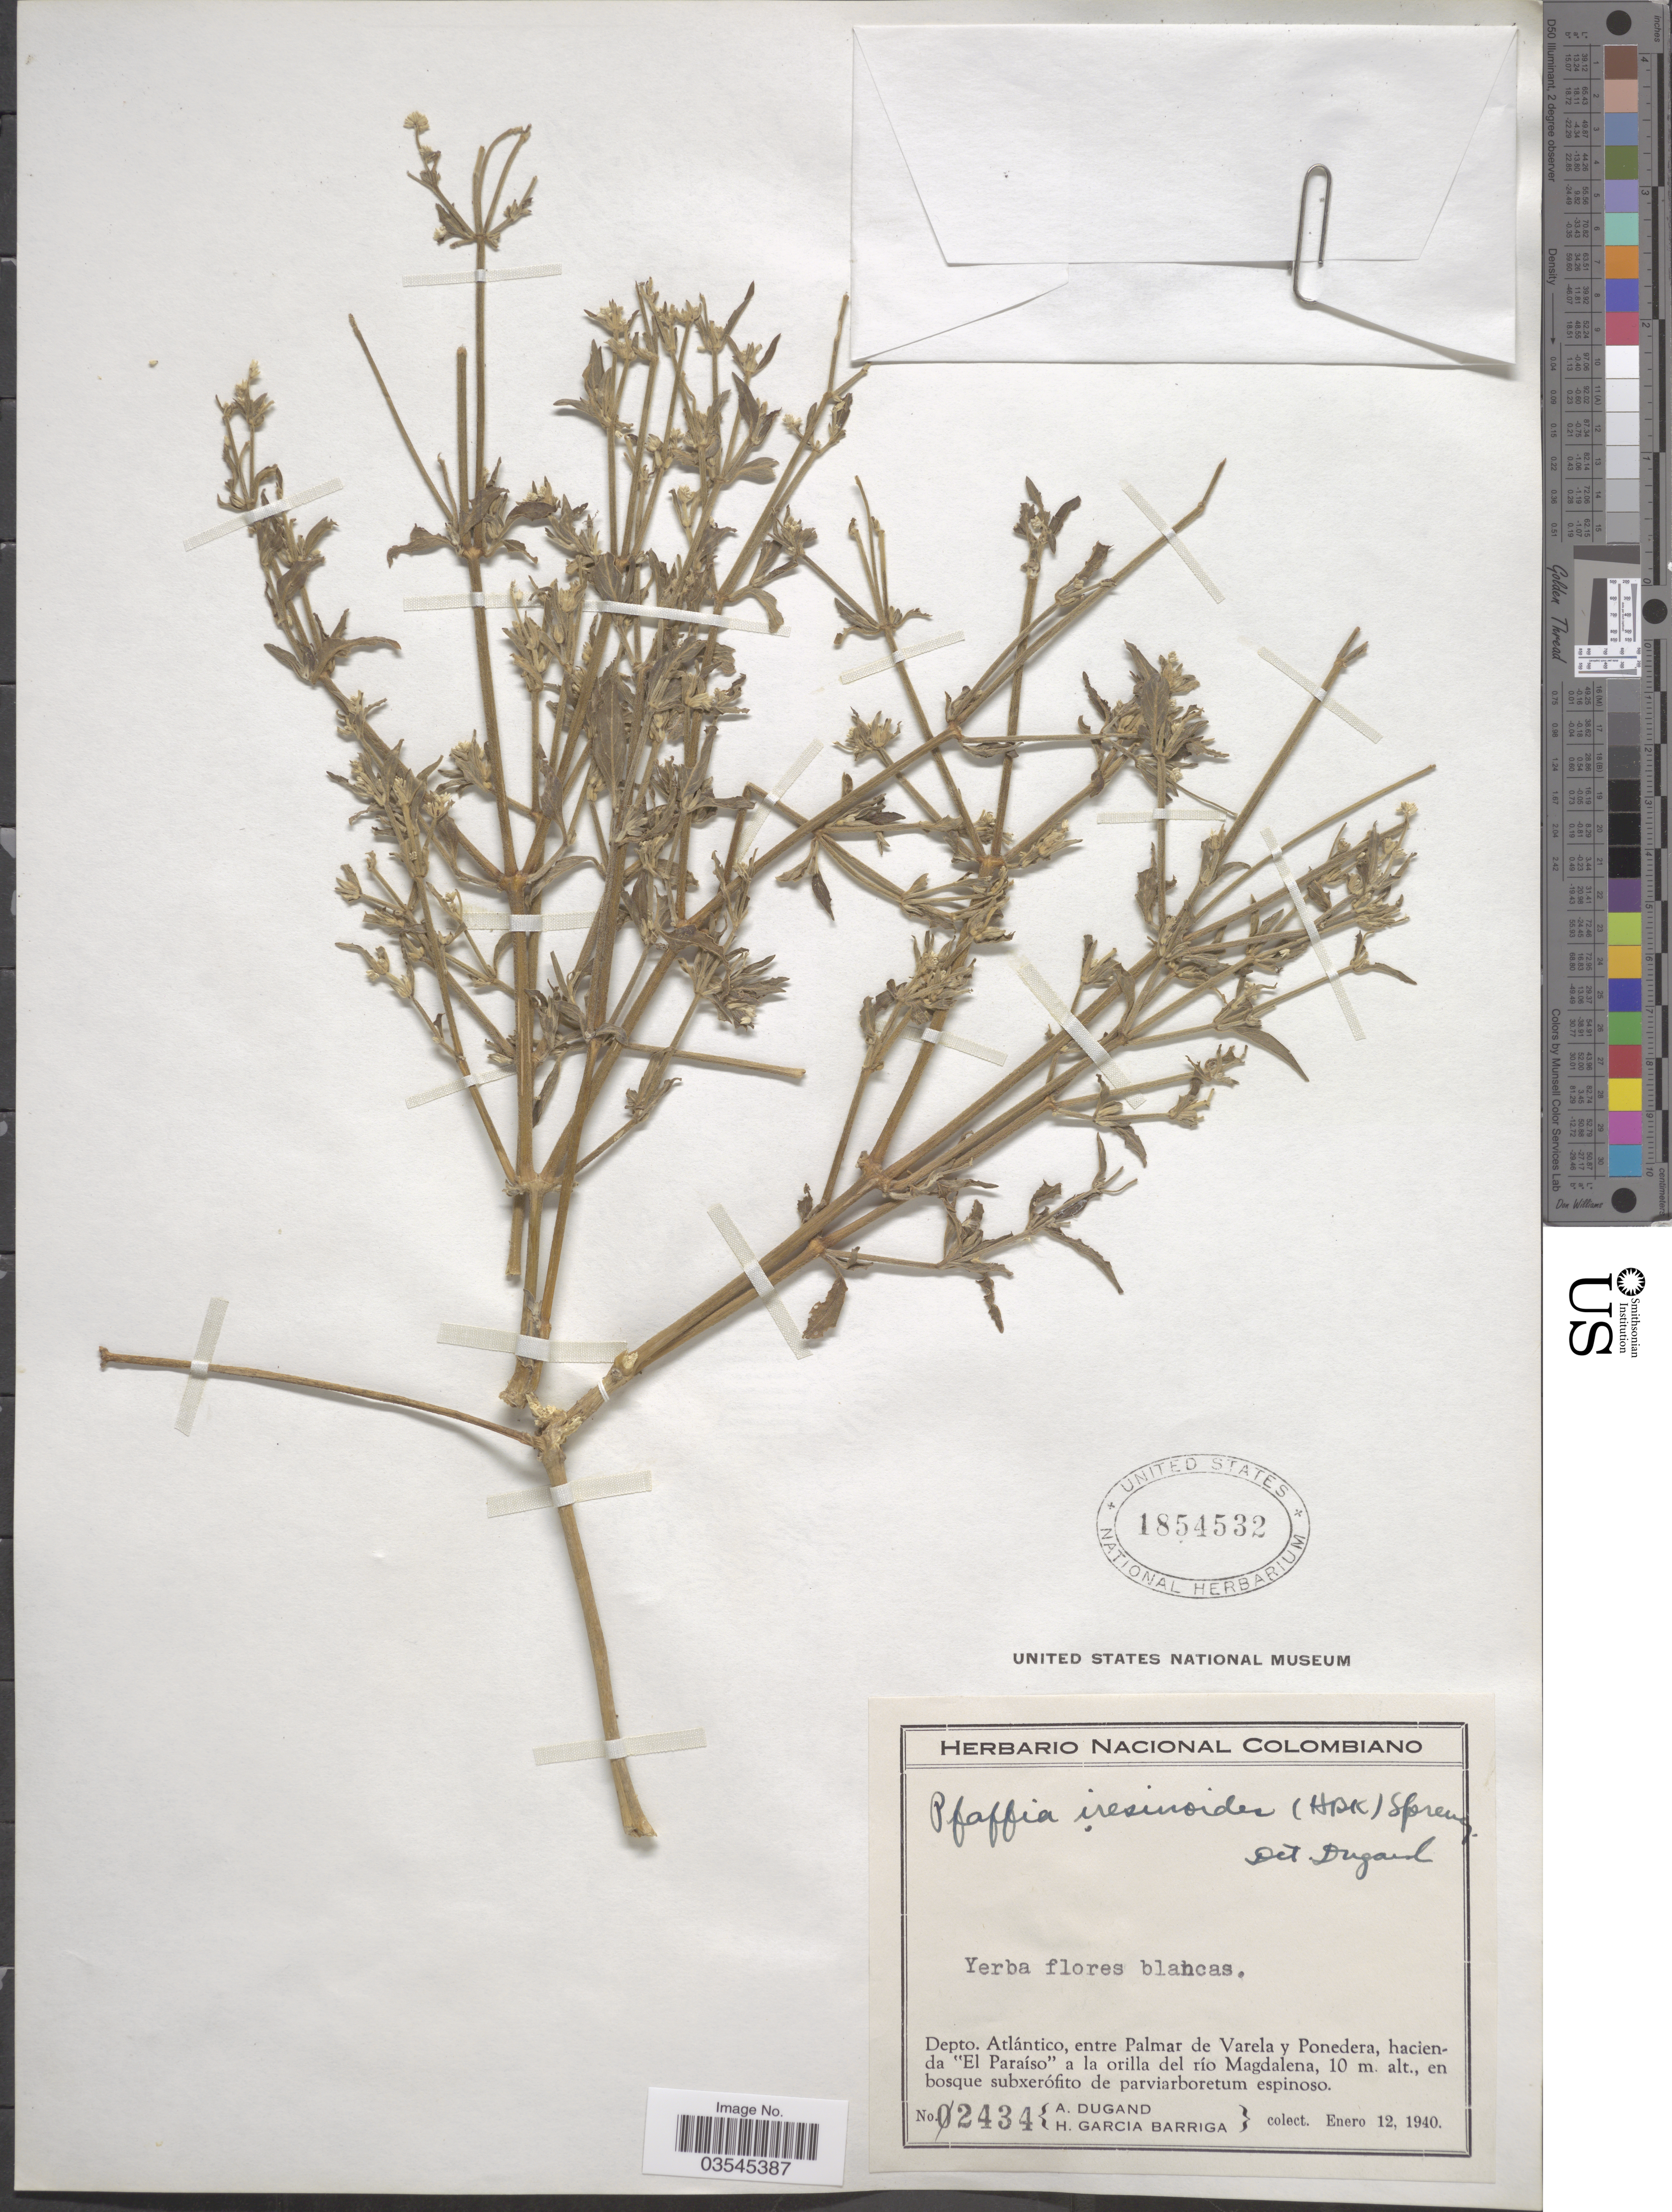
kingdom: Plantae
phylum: Tracheophyta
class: Magnoliopsida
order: Caryophyllales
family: Amaranthaceae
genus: Pfaffia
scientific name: Pfaffia iresinoides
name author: (Kunth) Spreng.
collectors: A. Dugand & H. García Barriga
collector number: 2434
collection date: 1940-01-12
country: Colombia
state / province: Atlántico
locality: Depto. Atlántico, entre Palmar de Varela y Ponedera, hacienda "El Paraíso", a la orilla del río Magdalena.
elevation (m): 10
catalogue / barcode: US 1854532